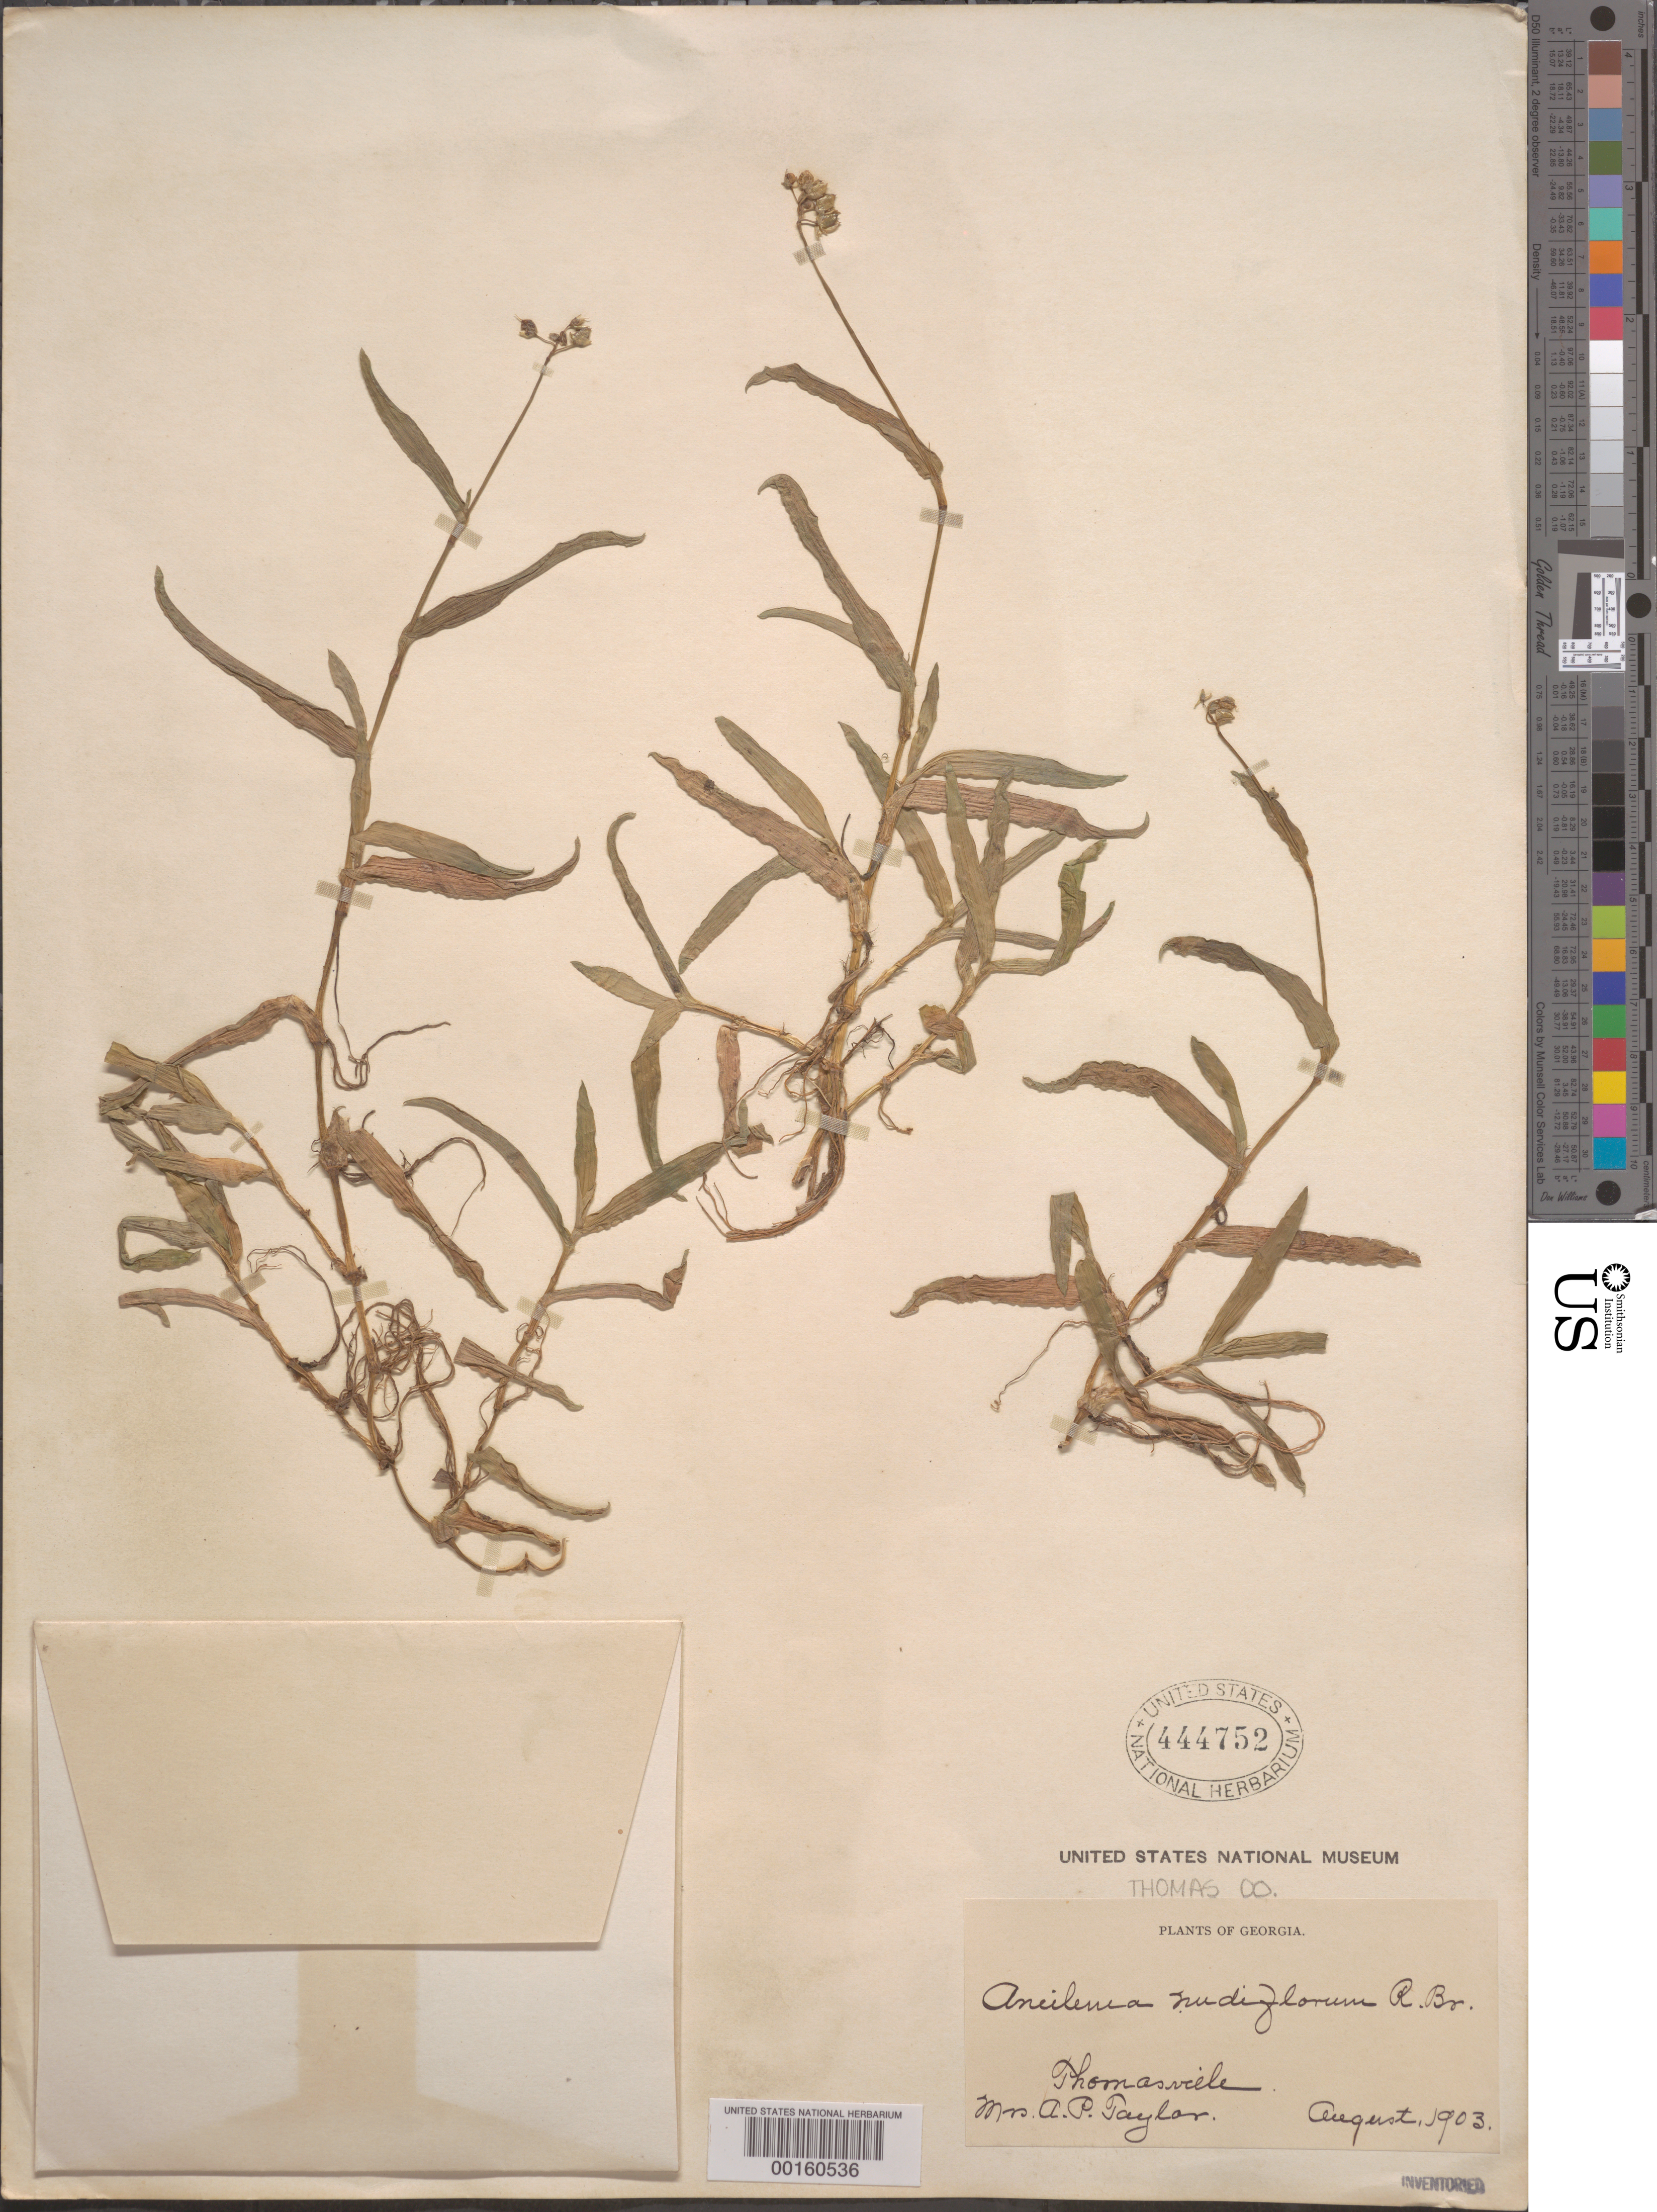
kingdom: Plantae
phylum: Tracheophyta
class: Liliopsida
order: Commelinales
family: Commelinaceae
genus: Murdannia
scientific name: Murdannia nudiflora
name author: (L.) Brenan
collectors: A. P. Taylor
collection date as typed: Aug 1903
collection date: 1903-08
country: United States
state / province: Georgia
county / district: Thomas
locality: Thomasville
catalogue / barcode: US 444752